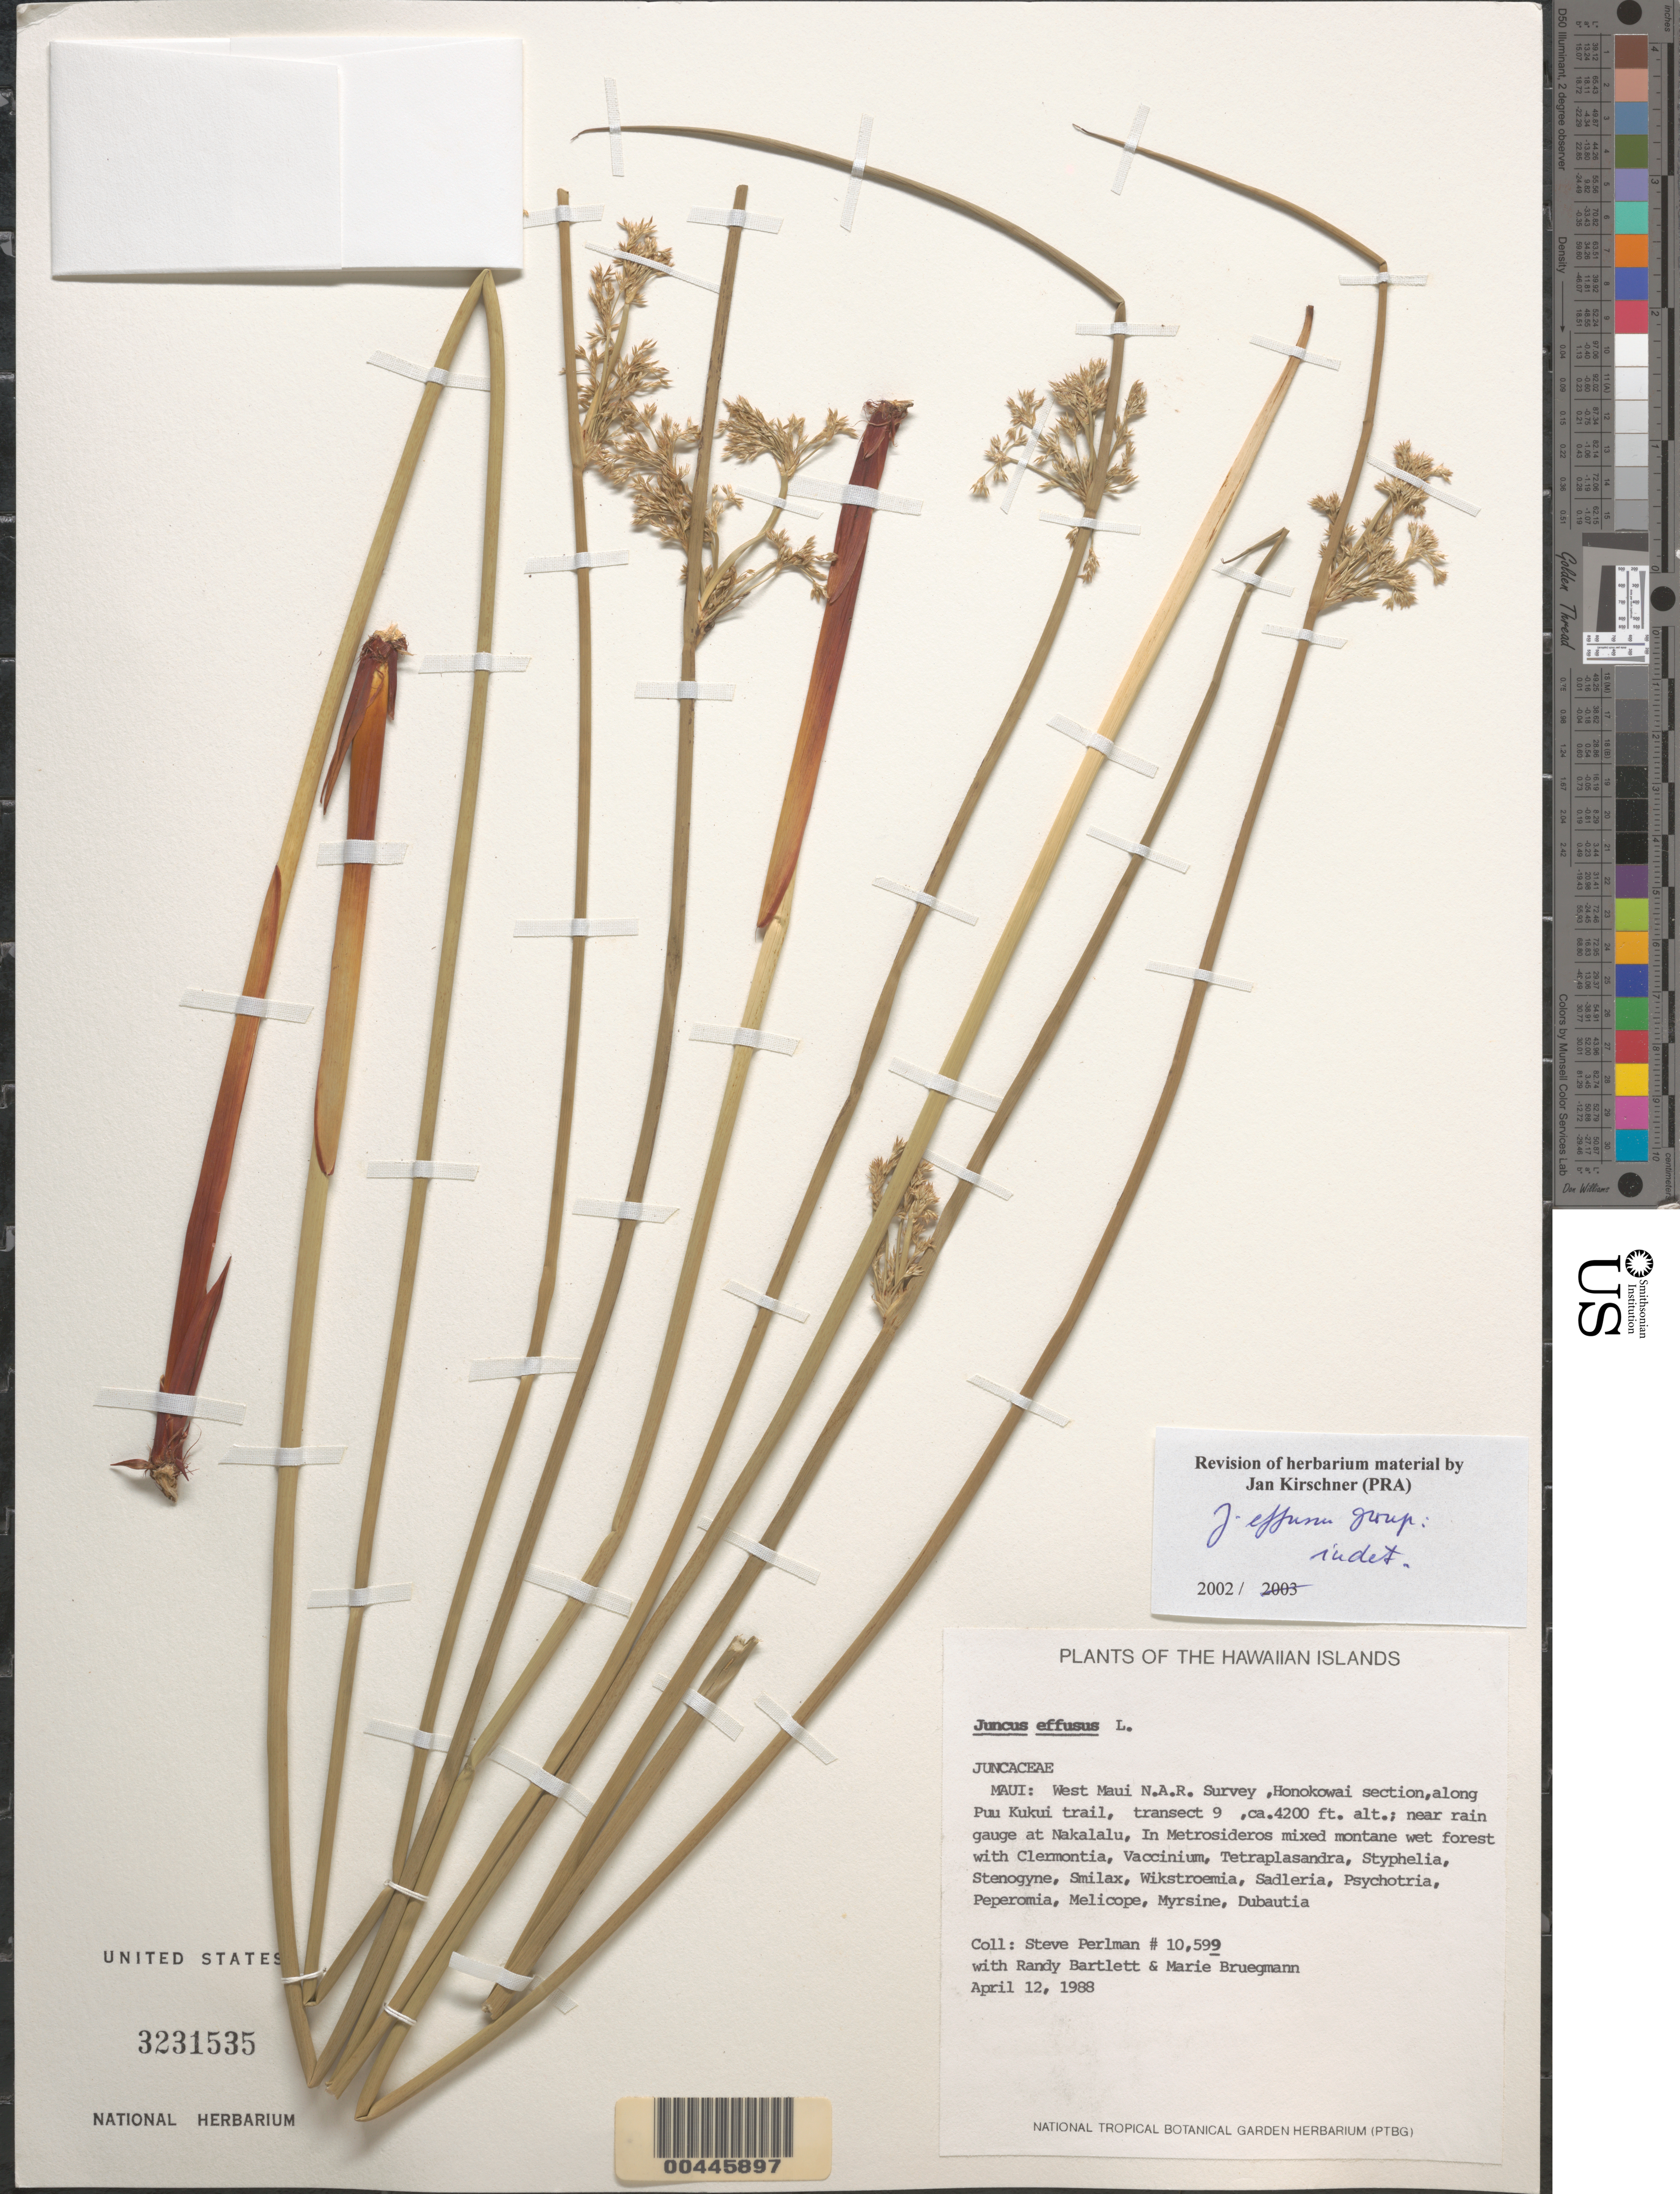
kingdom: Plantae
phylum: Tracheophyta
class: Liliopsida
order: Poales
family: Juncaceae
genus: Juncus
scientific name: Juncus effusus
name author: L.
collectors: S. P. Perlman, R. Bartlett & M. Bruegmann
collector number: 10599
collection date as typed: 12 Apr 1988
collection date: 1988-04-12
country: United States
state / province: Hawaii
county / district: Maui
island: Maui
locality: Honokowai Section, W Maui NAR, along Puu Kukui Trail, transect 9, near rain gauge at Nakalalu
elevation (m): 1280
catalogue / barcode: US 3231535